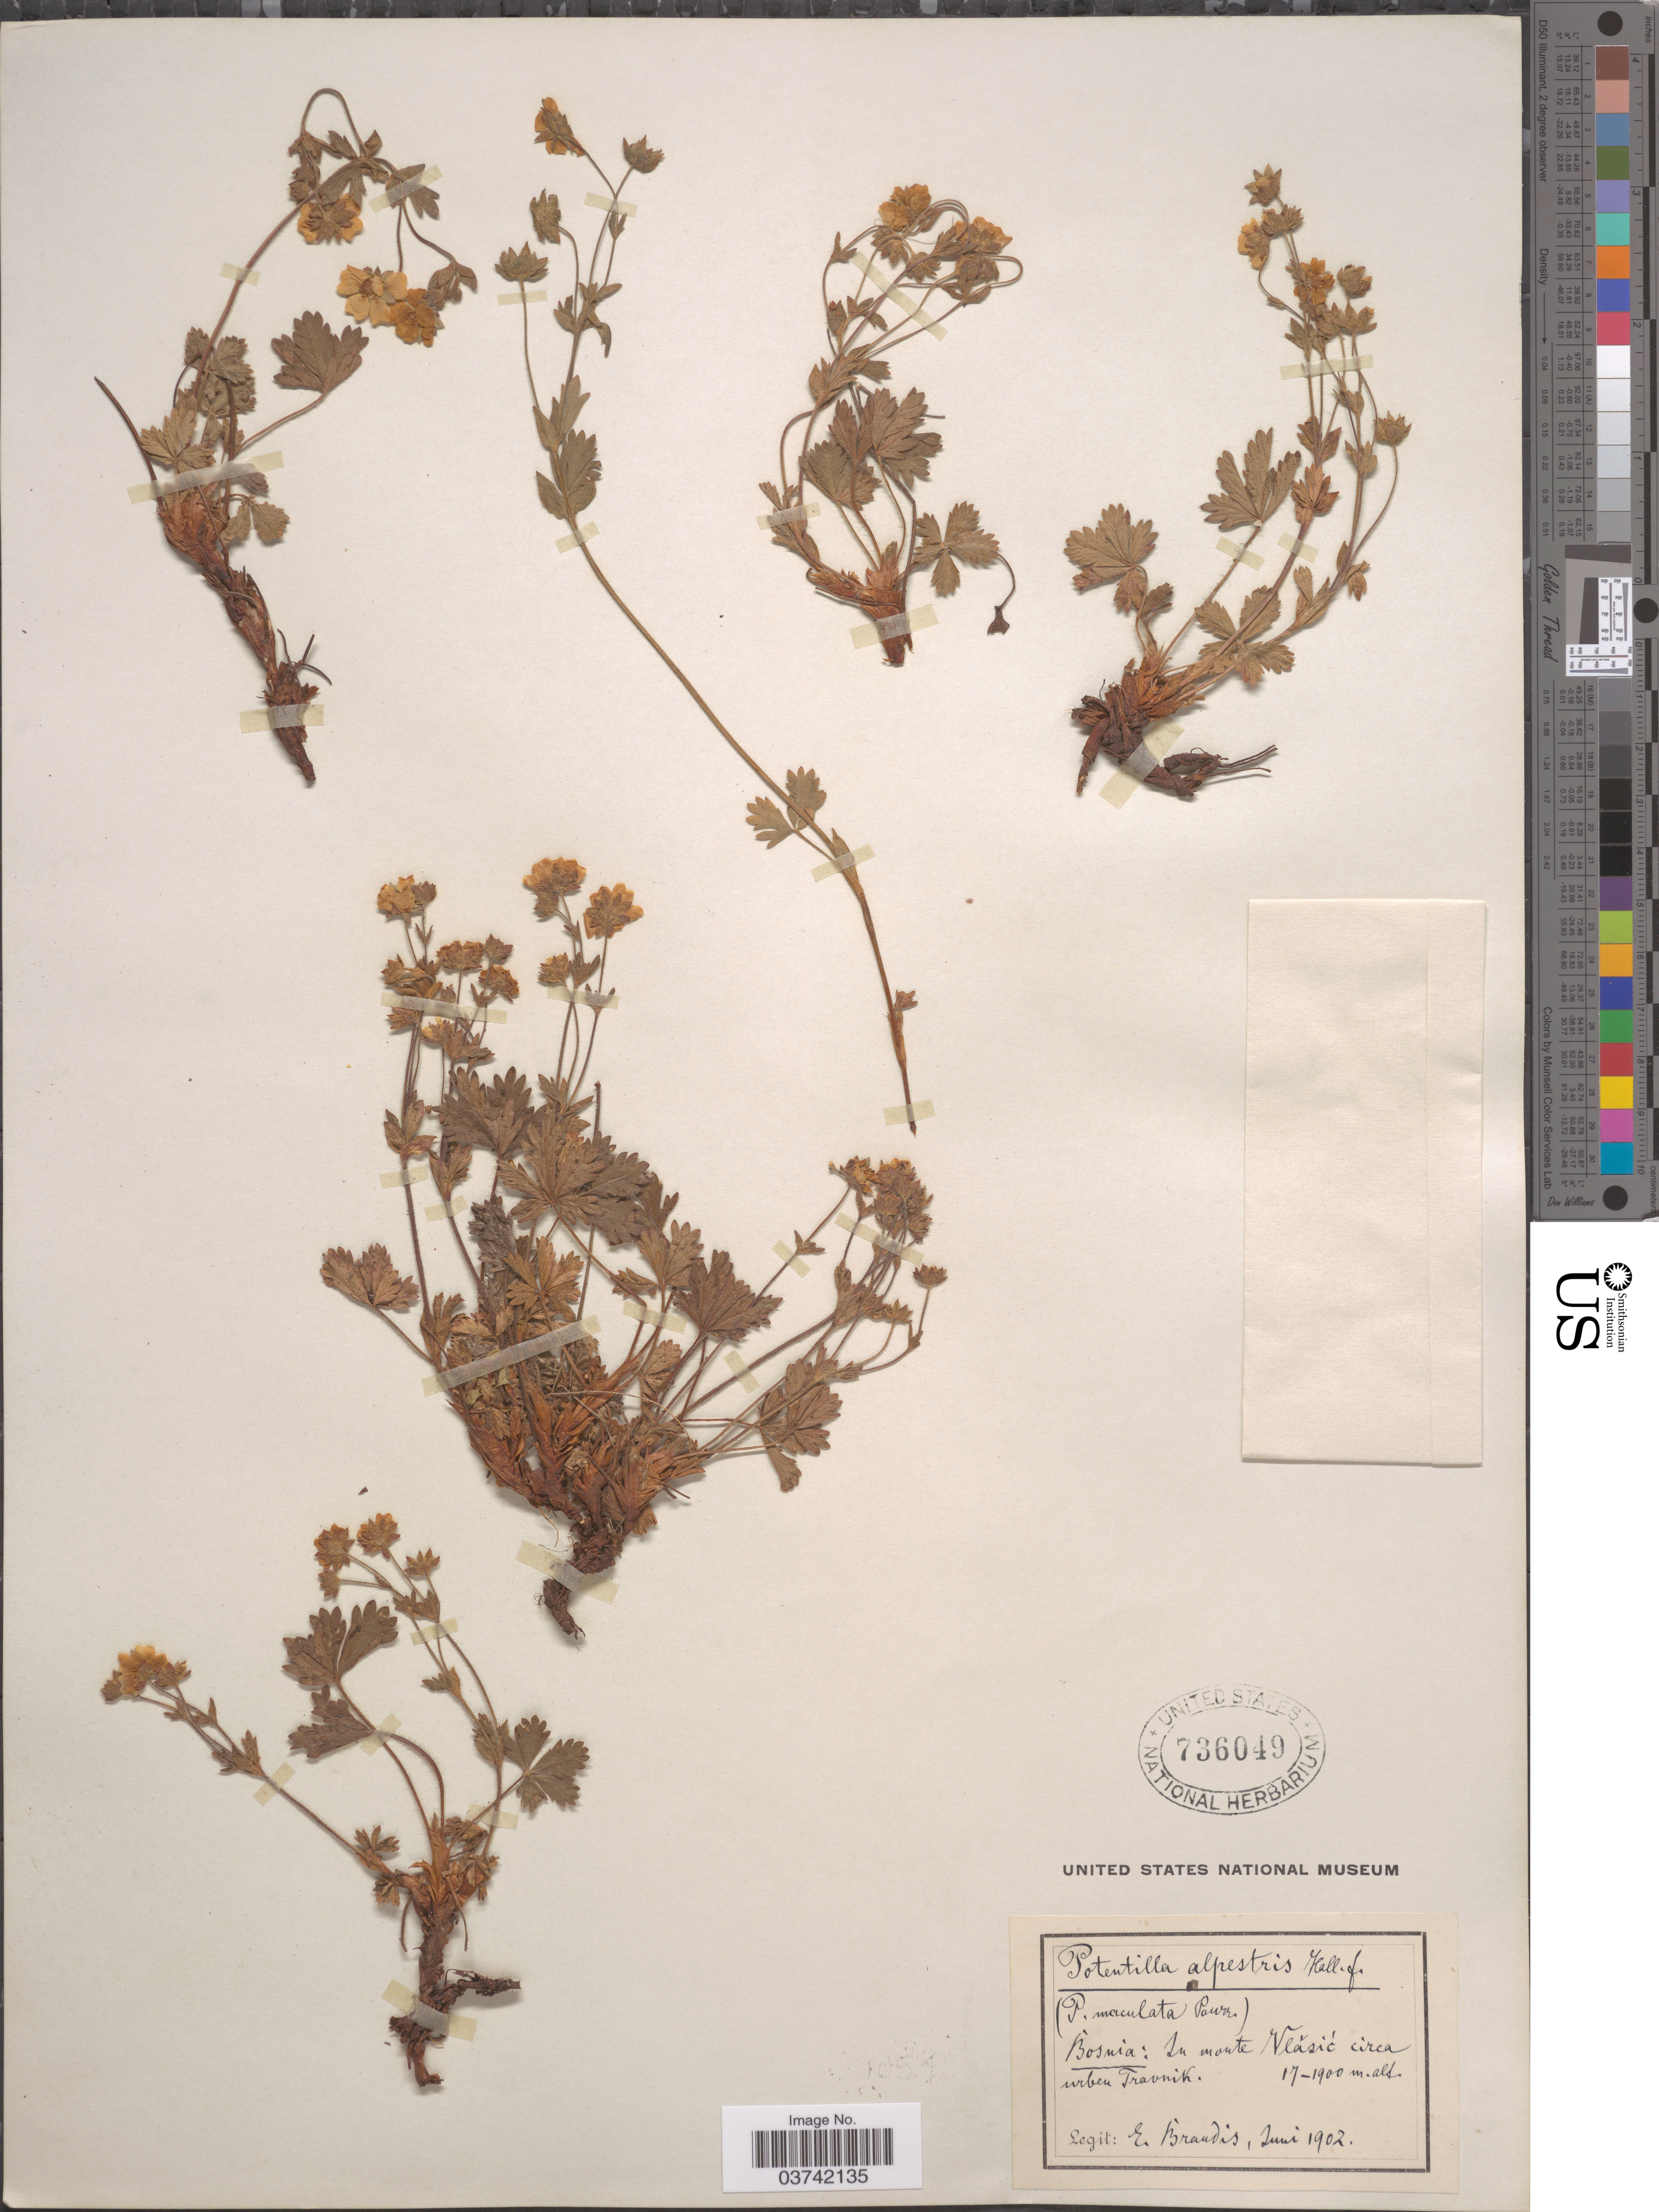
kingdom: Plantae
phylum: Tracheophyta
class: Magnoliopsida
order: Rosales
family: Rosaceae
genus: Potentilla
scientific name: Potentilla alpestris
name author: Haller f.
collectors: E. Brandis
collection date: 1902-06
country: Bosnia and Herzegovina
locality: Bosnia: In monte Vlăsić circa urben Travnik.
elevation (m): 1700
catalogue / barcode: US 736049